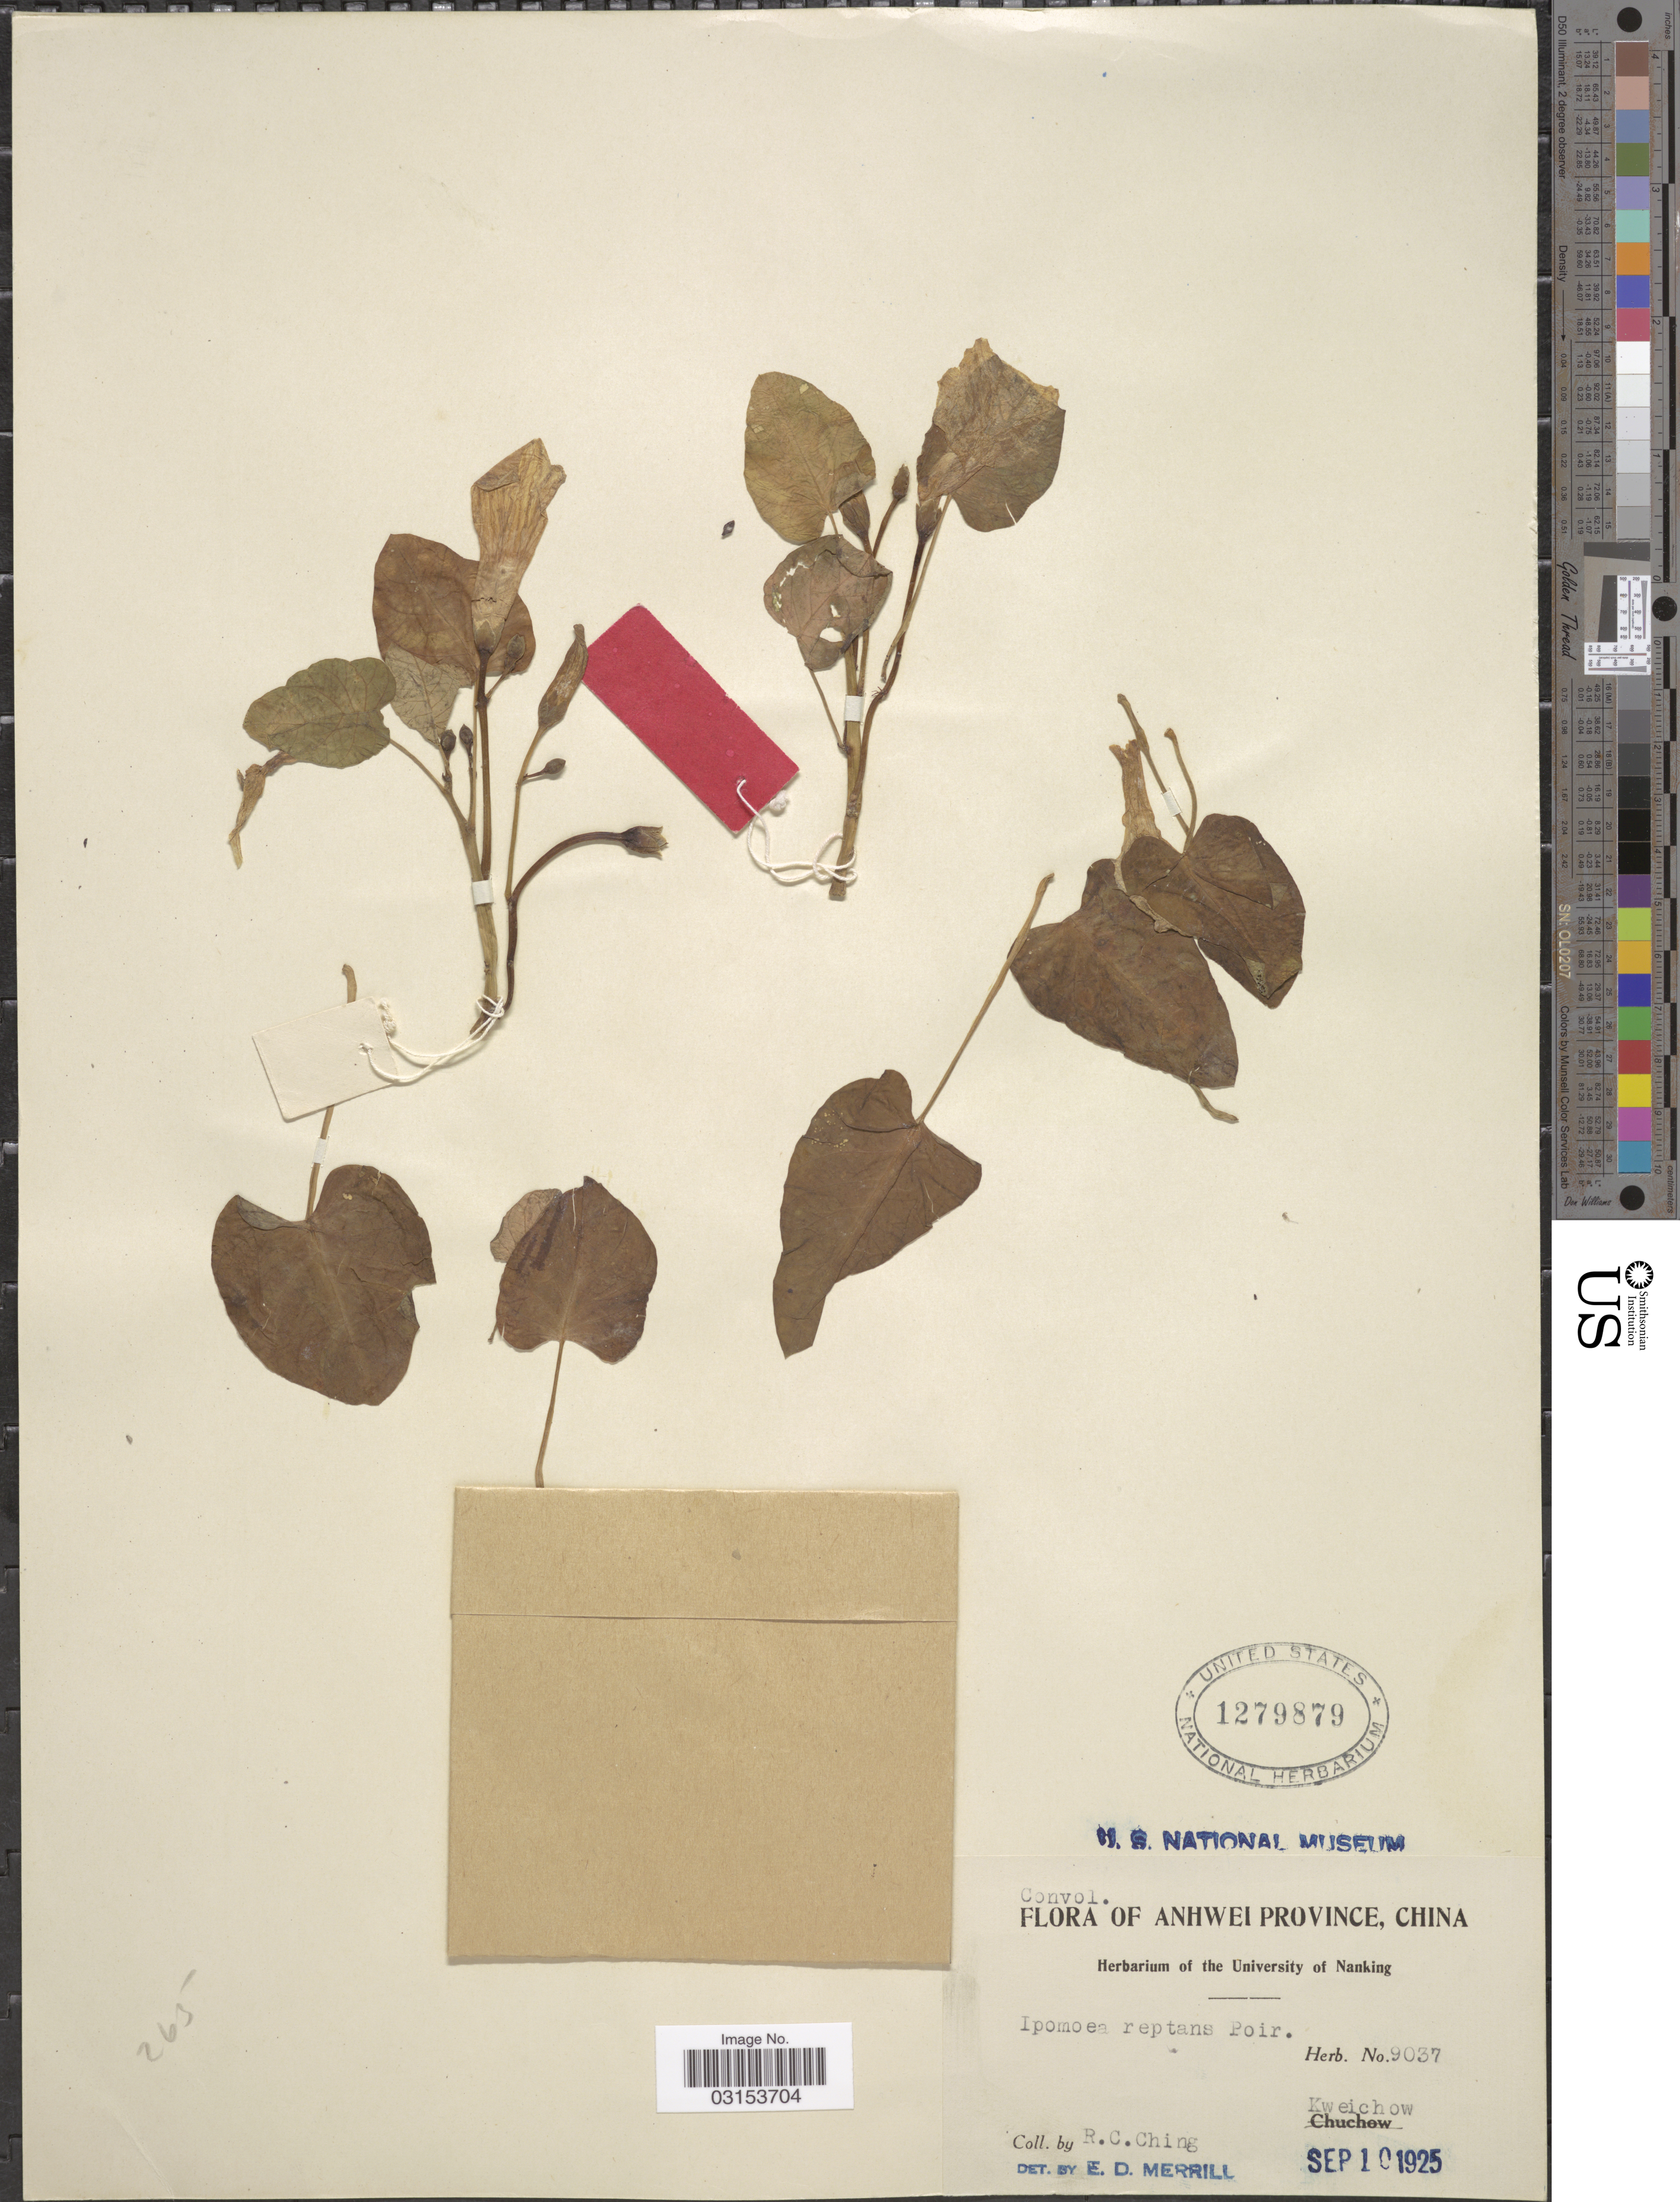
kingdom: Plantae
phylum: Tracheophyta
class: Magnoliopsida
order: Solanales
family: Convolvulaceae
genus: Ipomoea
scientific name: Ipomoea aquatica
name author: Forssk.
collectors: R. C. Ching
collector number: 9037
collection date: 1925-09-10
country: China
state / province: Guizhou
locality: Anhwei Province. [unsure placement] Kweichow.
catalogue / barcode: US 1279879